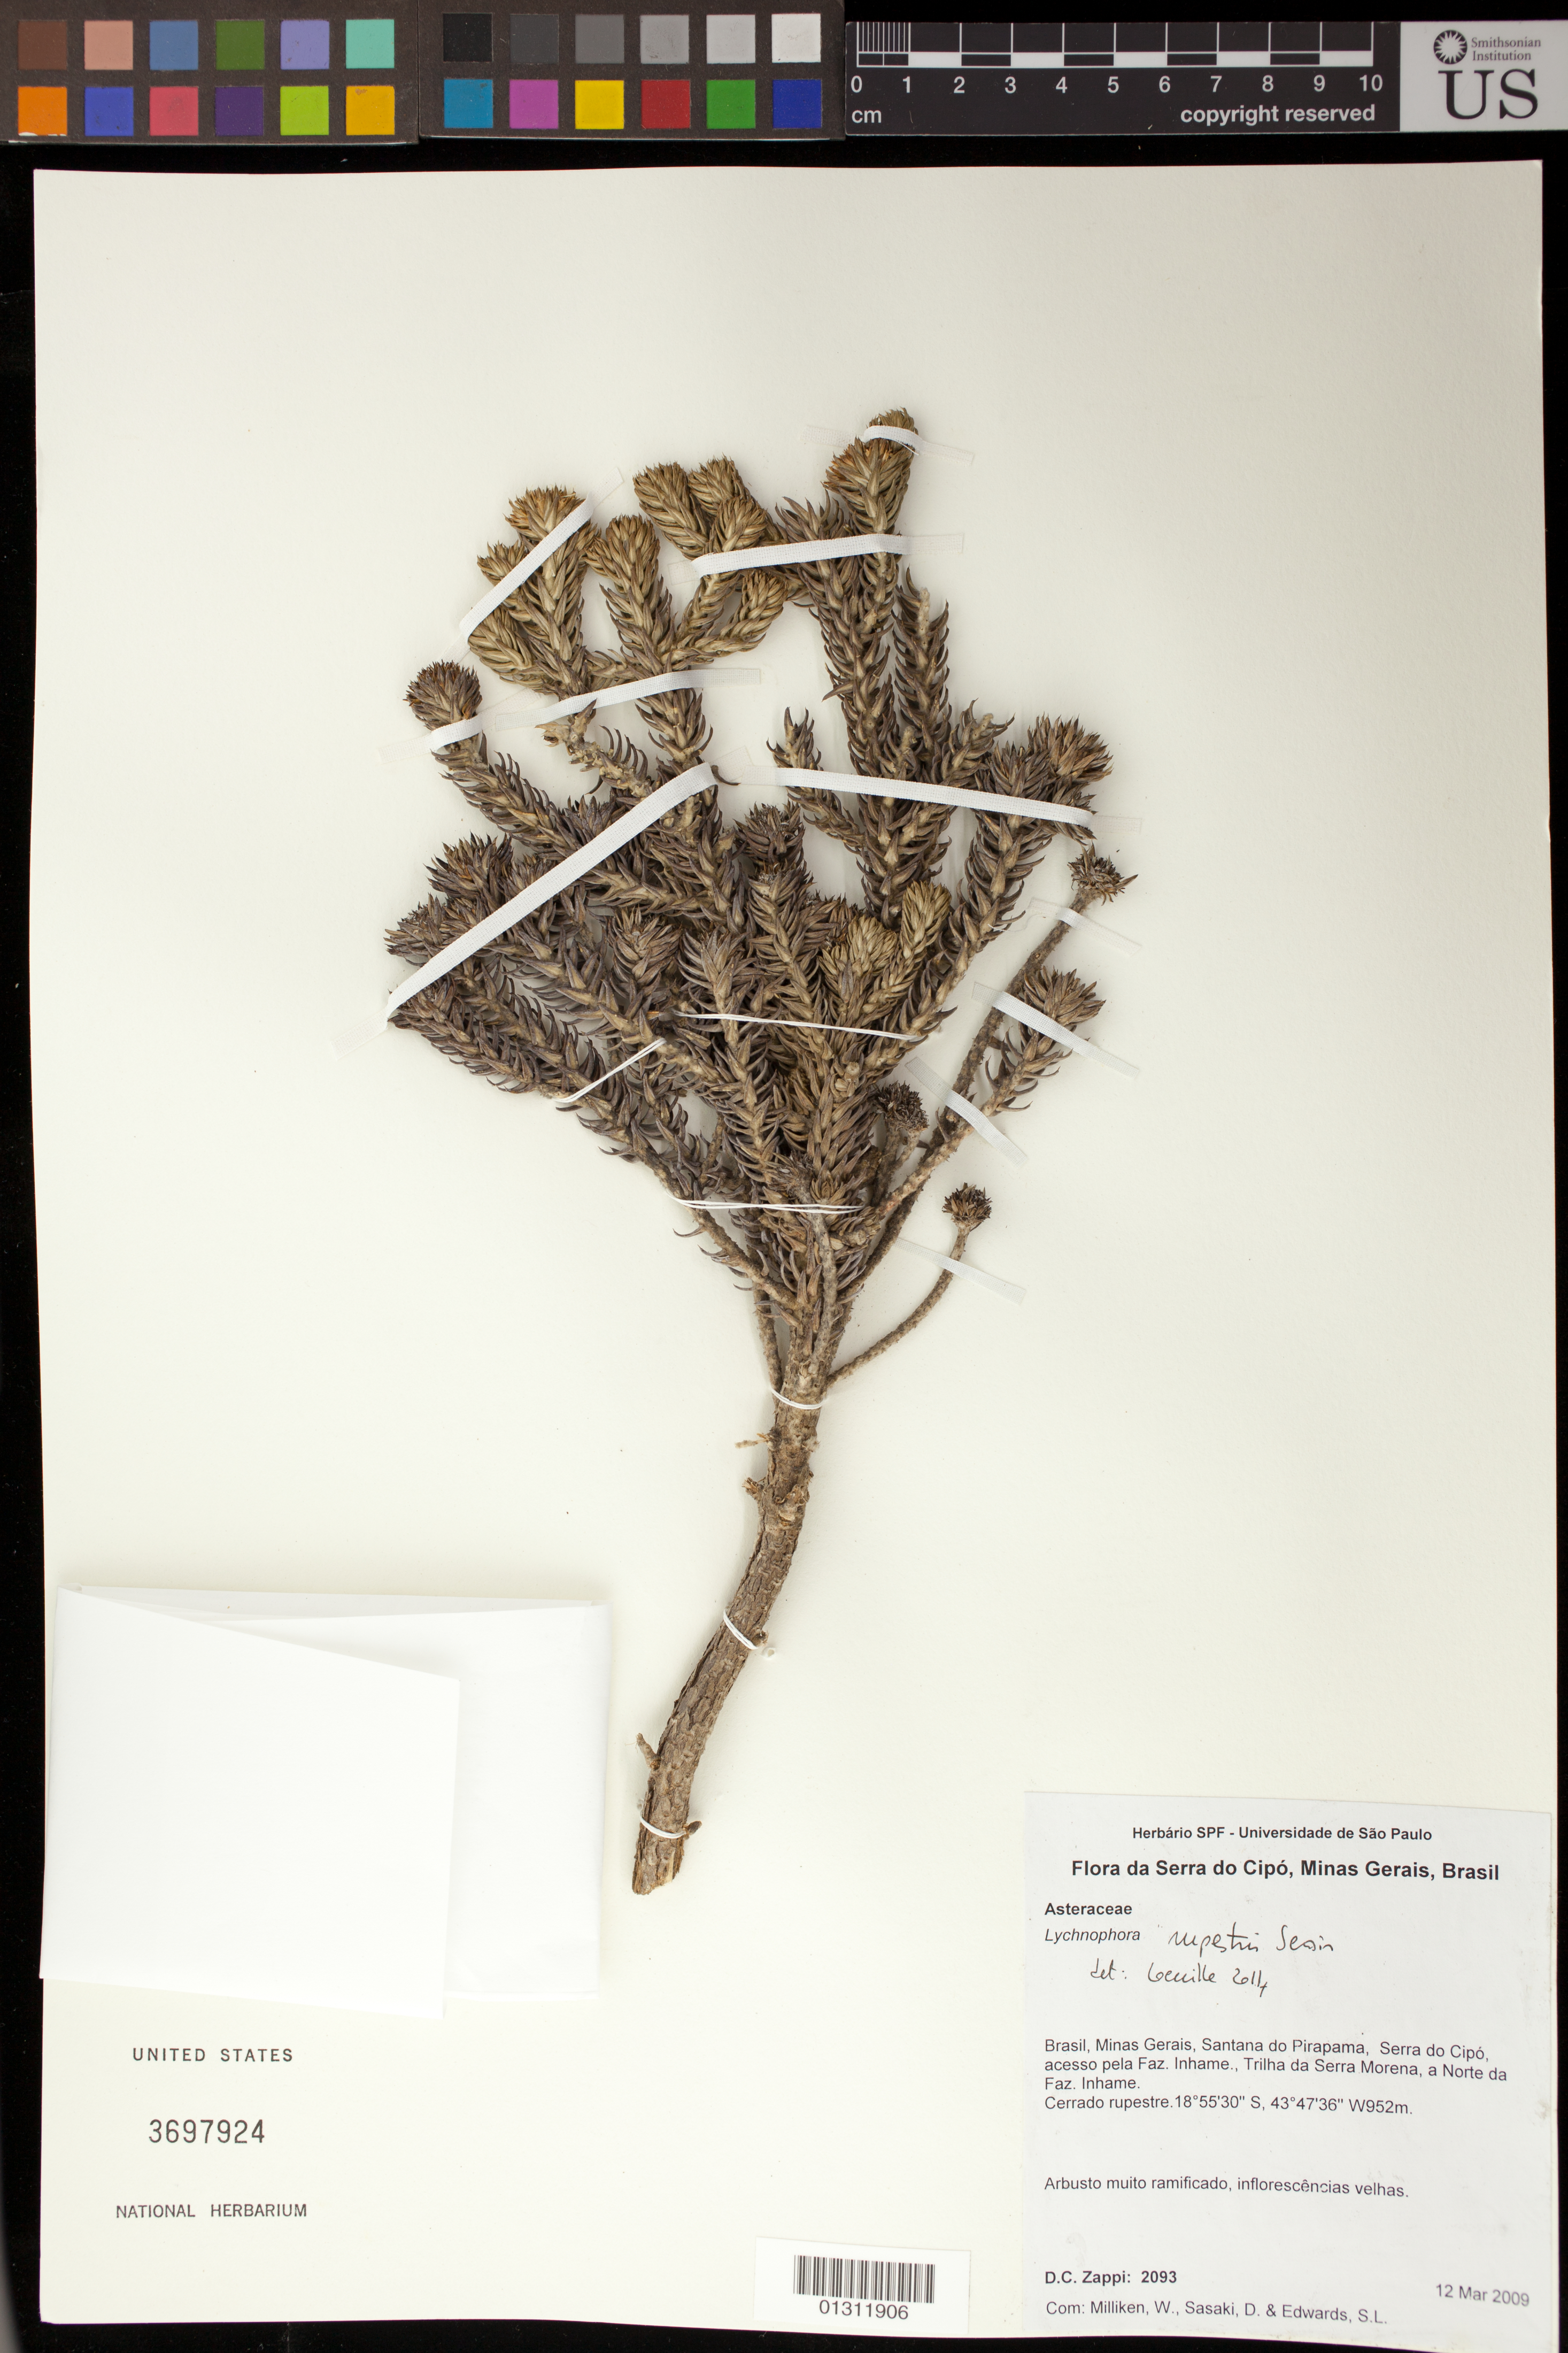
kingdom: Plantae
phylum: Tracheophyta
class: Magnoliopsida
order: Asterales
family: Asteraceae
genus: Lychnophora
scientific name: Lychnophora rupestris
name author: Semir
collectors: D. Zappi, W. Milliken, D. Sasaki & S. Edwards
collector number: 2093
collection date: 2009-03-12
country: Brazil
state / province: Minas Gerais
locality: Brasil, Minas Gerais, Santana do Pirapama, Serra do Cipo, acesso pela Faz. Inhame., Trilha da Serra Morena, a Norte da Faz. Inhame.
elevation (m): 952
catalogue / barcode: US 3697924